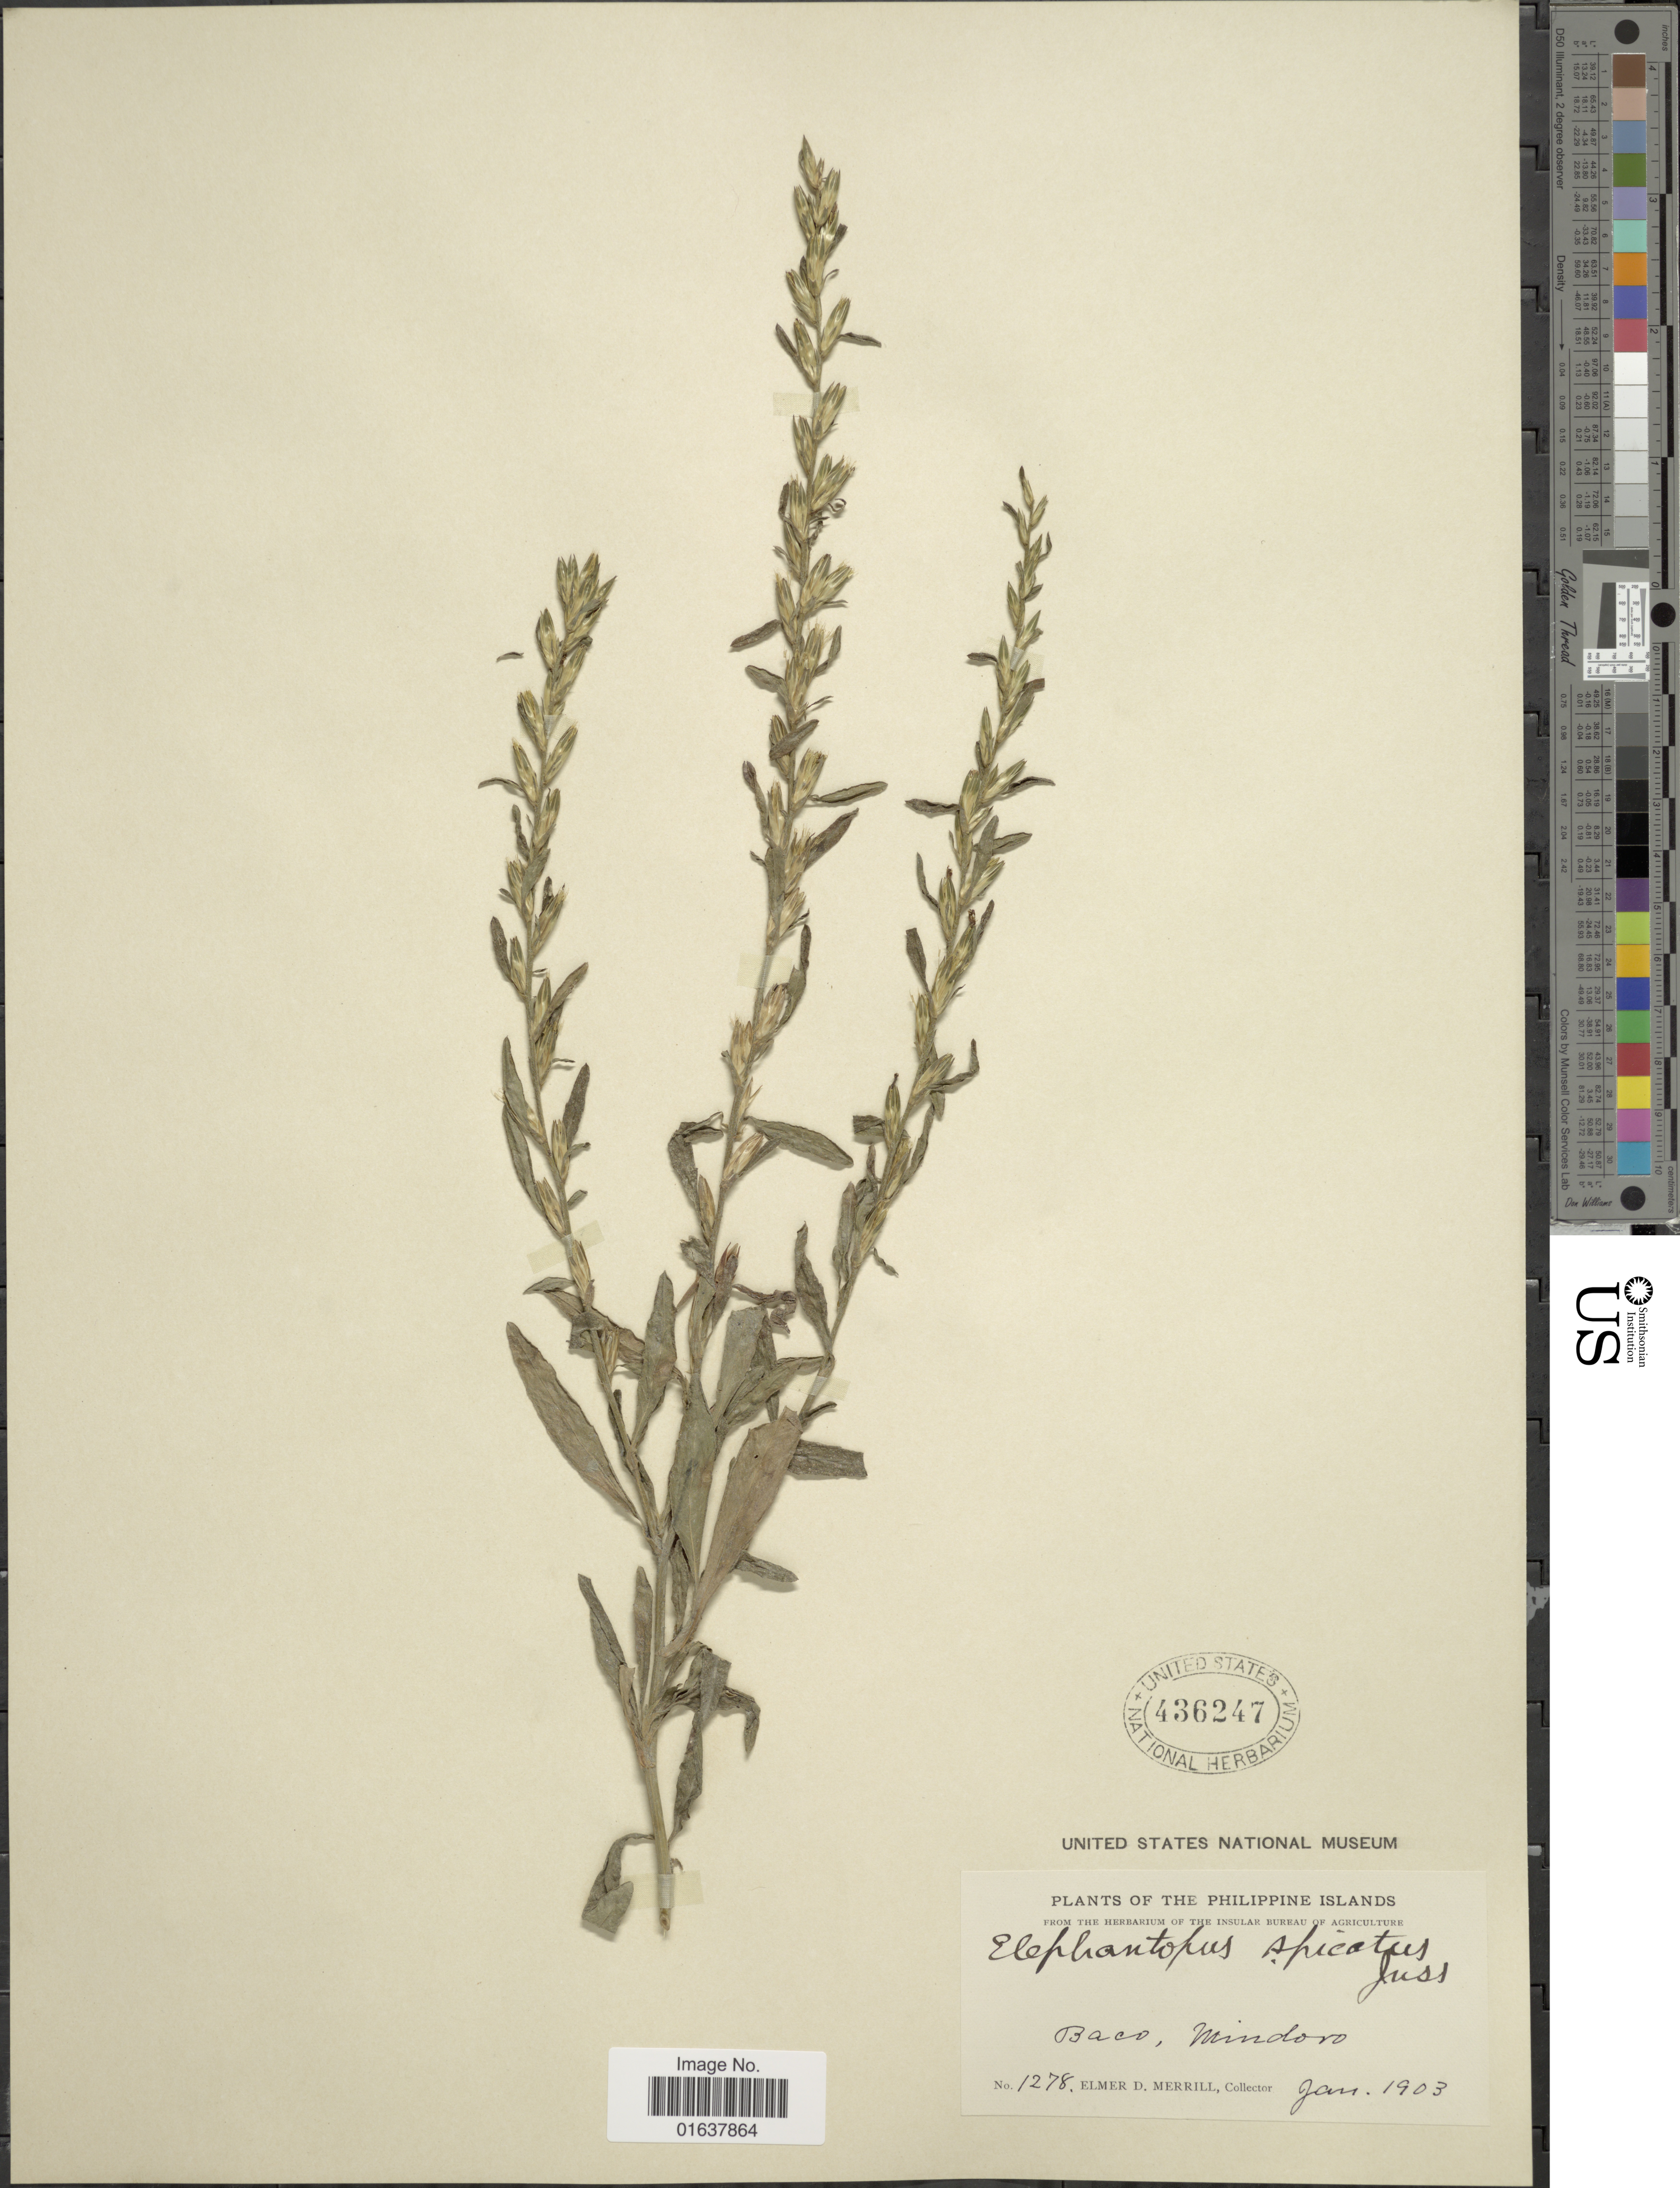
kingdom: Plantae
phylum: Tracheophyta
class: Magnoliopsida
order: Asterales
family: Asteraceae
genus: Pseudelephantopus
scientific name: Pseudelephantopus spicatus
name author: (Juss. ex Aubl.) C.F. Baker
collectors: E. D. Merrill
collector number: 1278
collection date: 1903-01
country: Philippines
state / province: Mimaropa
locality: Baco, Mindoro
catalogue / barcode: US 436247